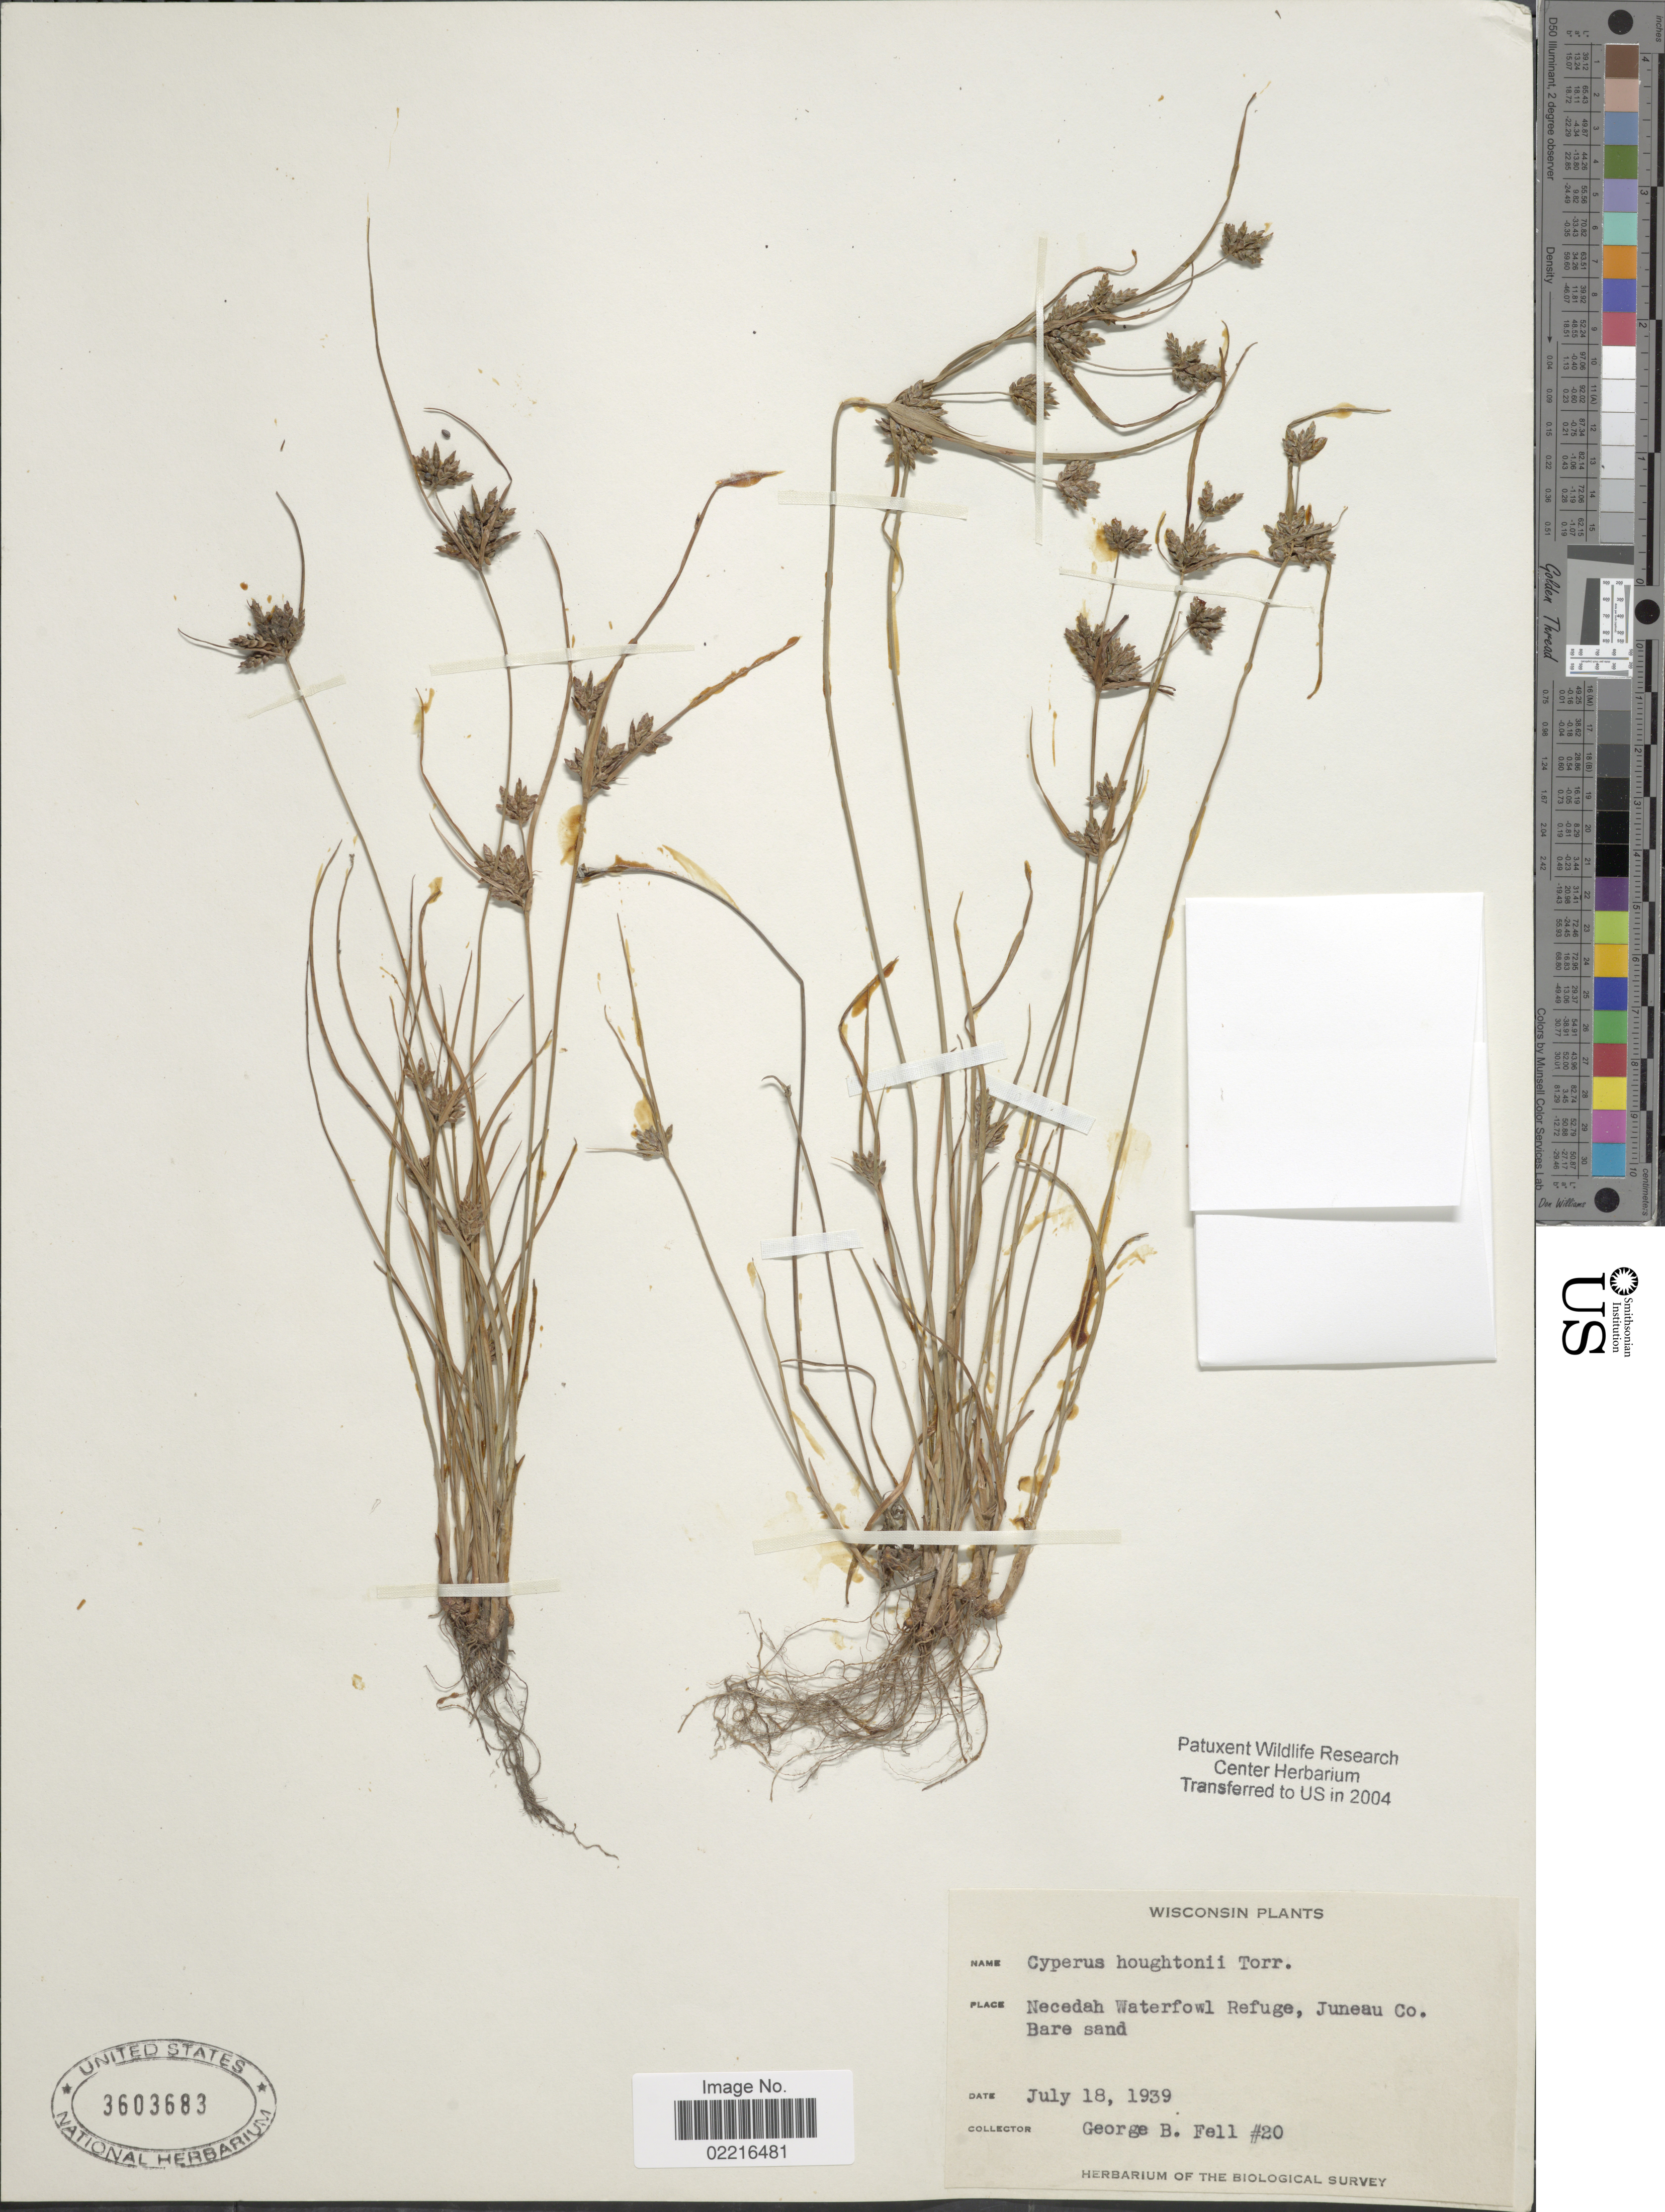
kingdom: Plantae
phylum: Tracheophyta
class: Liliopsida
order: Poales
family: Cyperaceae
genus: Cyperus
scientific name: Cyperus houghtonii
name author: Torr.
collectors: G. Fell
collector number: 20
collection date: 1939-07-18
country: United States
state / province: Wisconsin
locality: Necedah Waterfowl Refuge, Juneau Co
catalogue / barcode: US 3603683